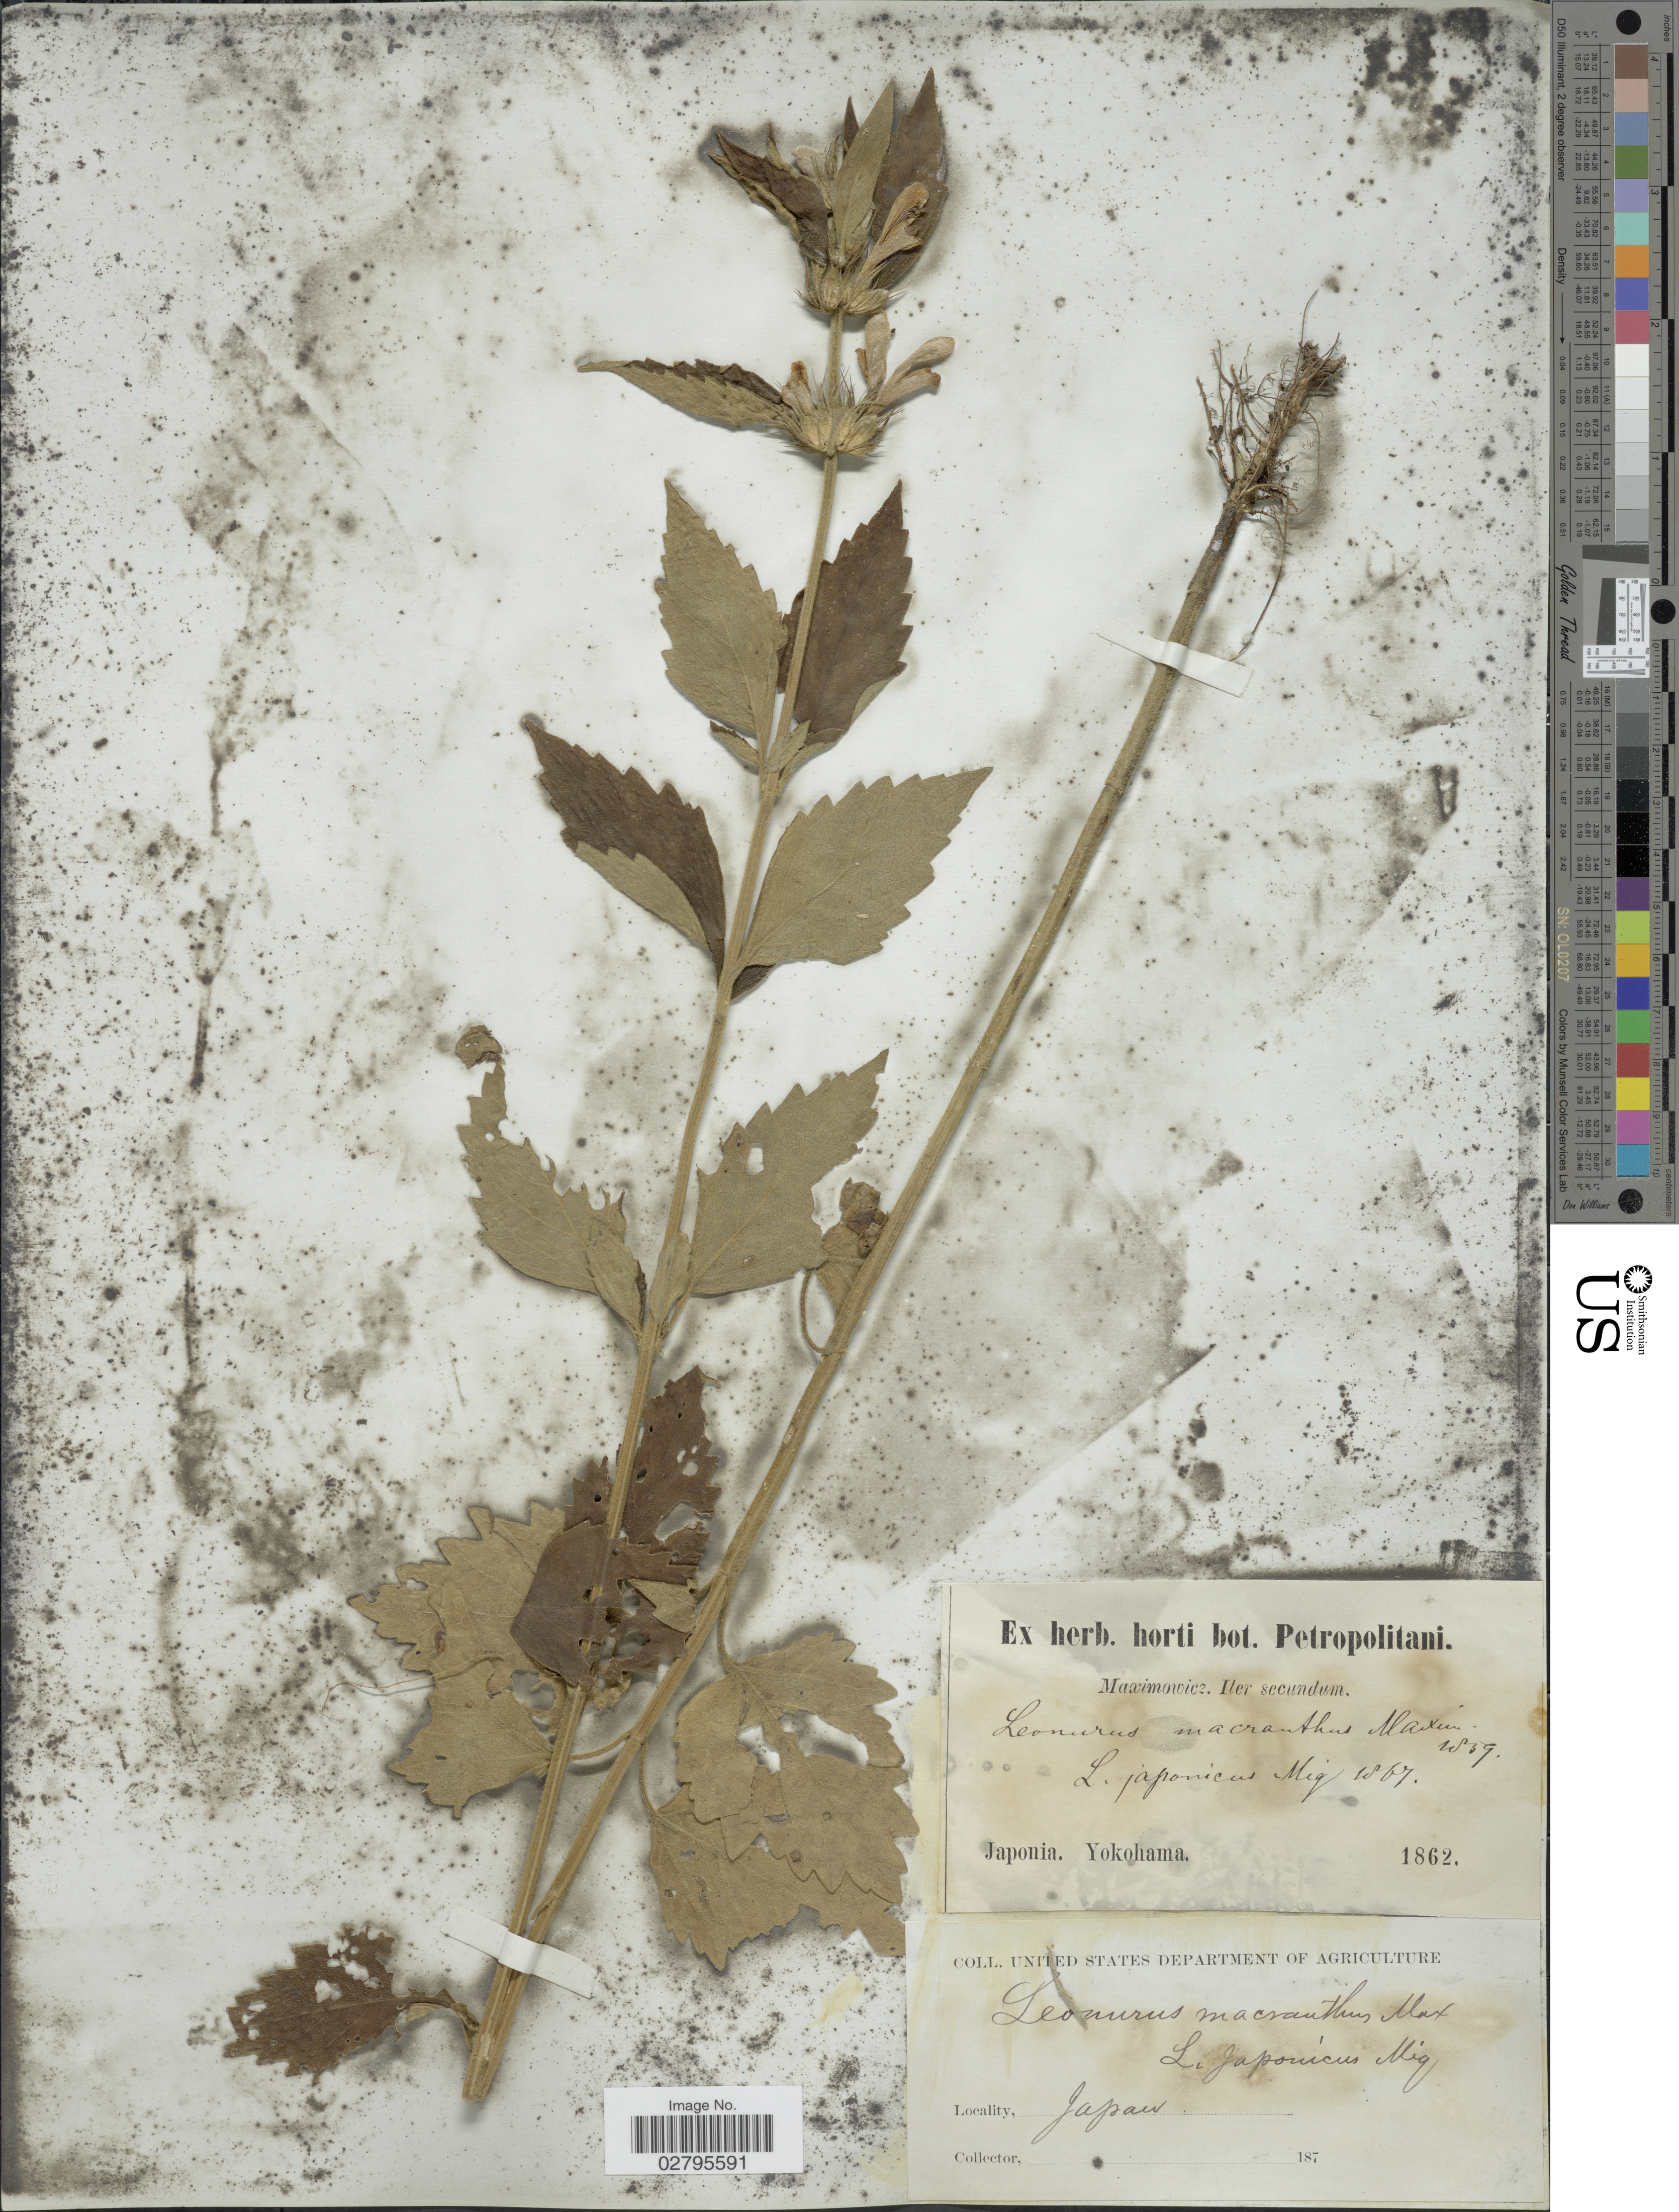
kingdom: Plantae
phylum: Tracheophyta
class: Magnoliopsida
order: Lamiales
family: Lamiaceae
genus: Leonurus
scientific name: Leonurus macranthus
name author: Maxim.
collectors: -. Maximowicz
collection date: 1862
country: Japan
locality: Yokohama